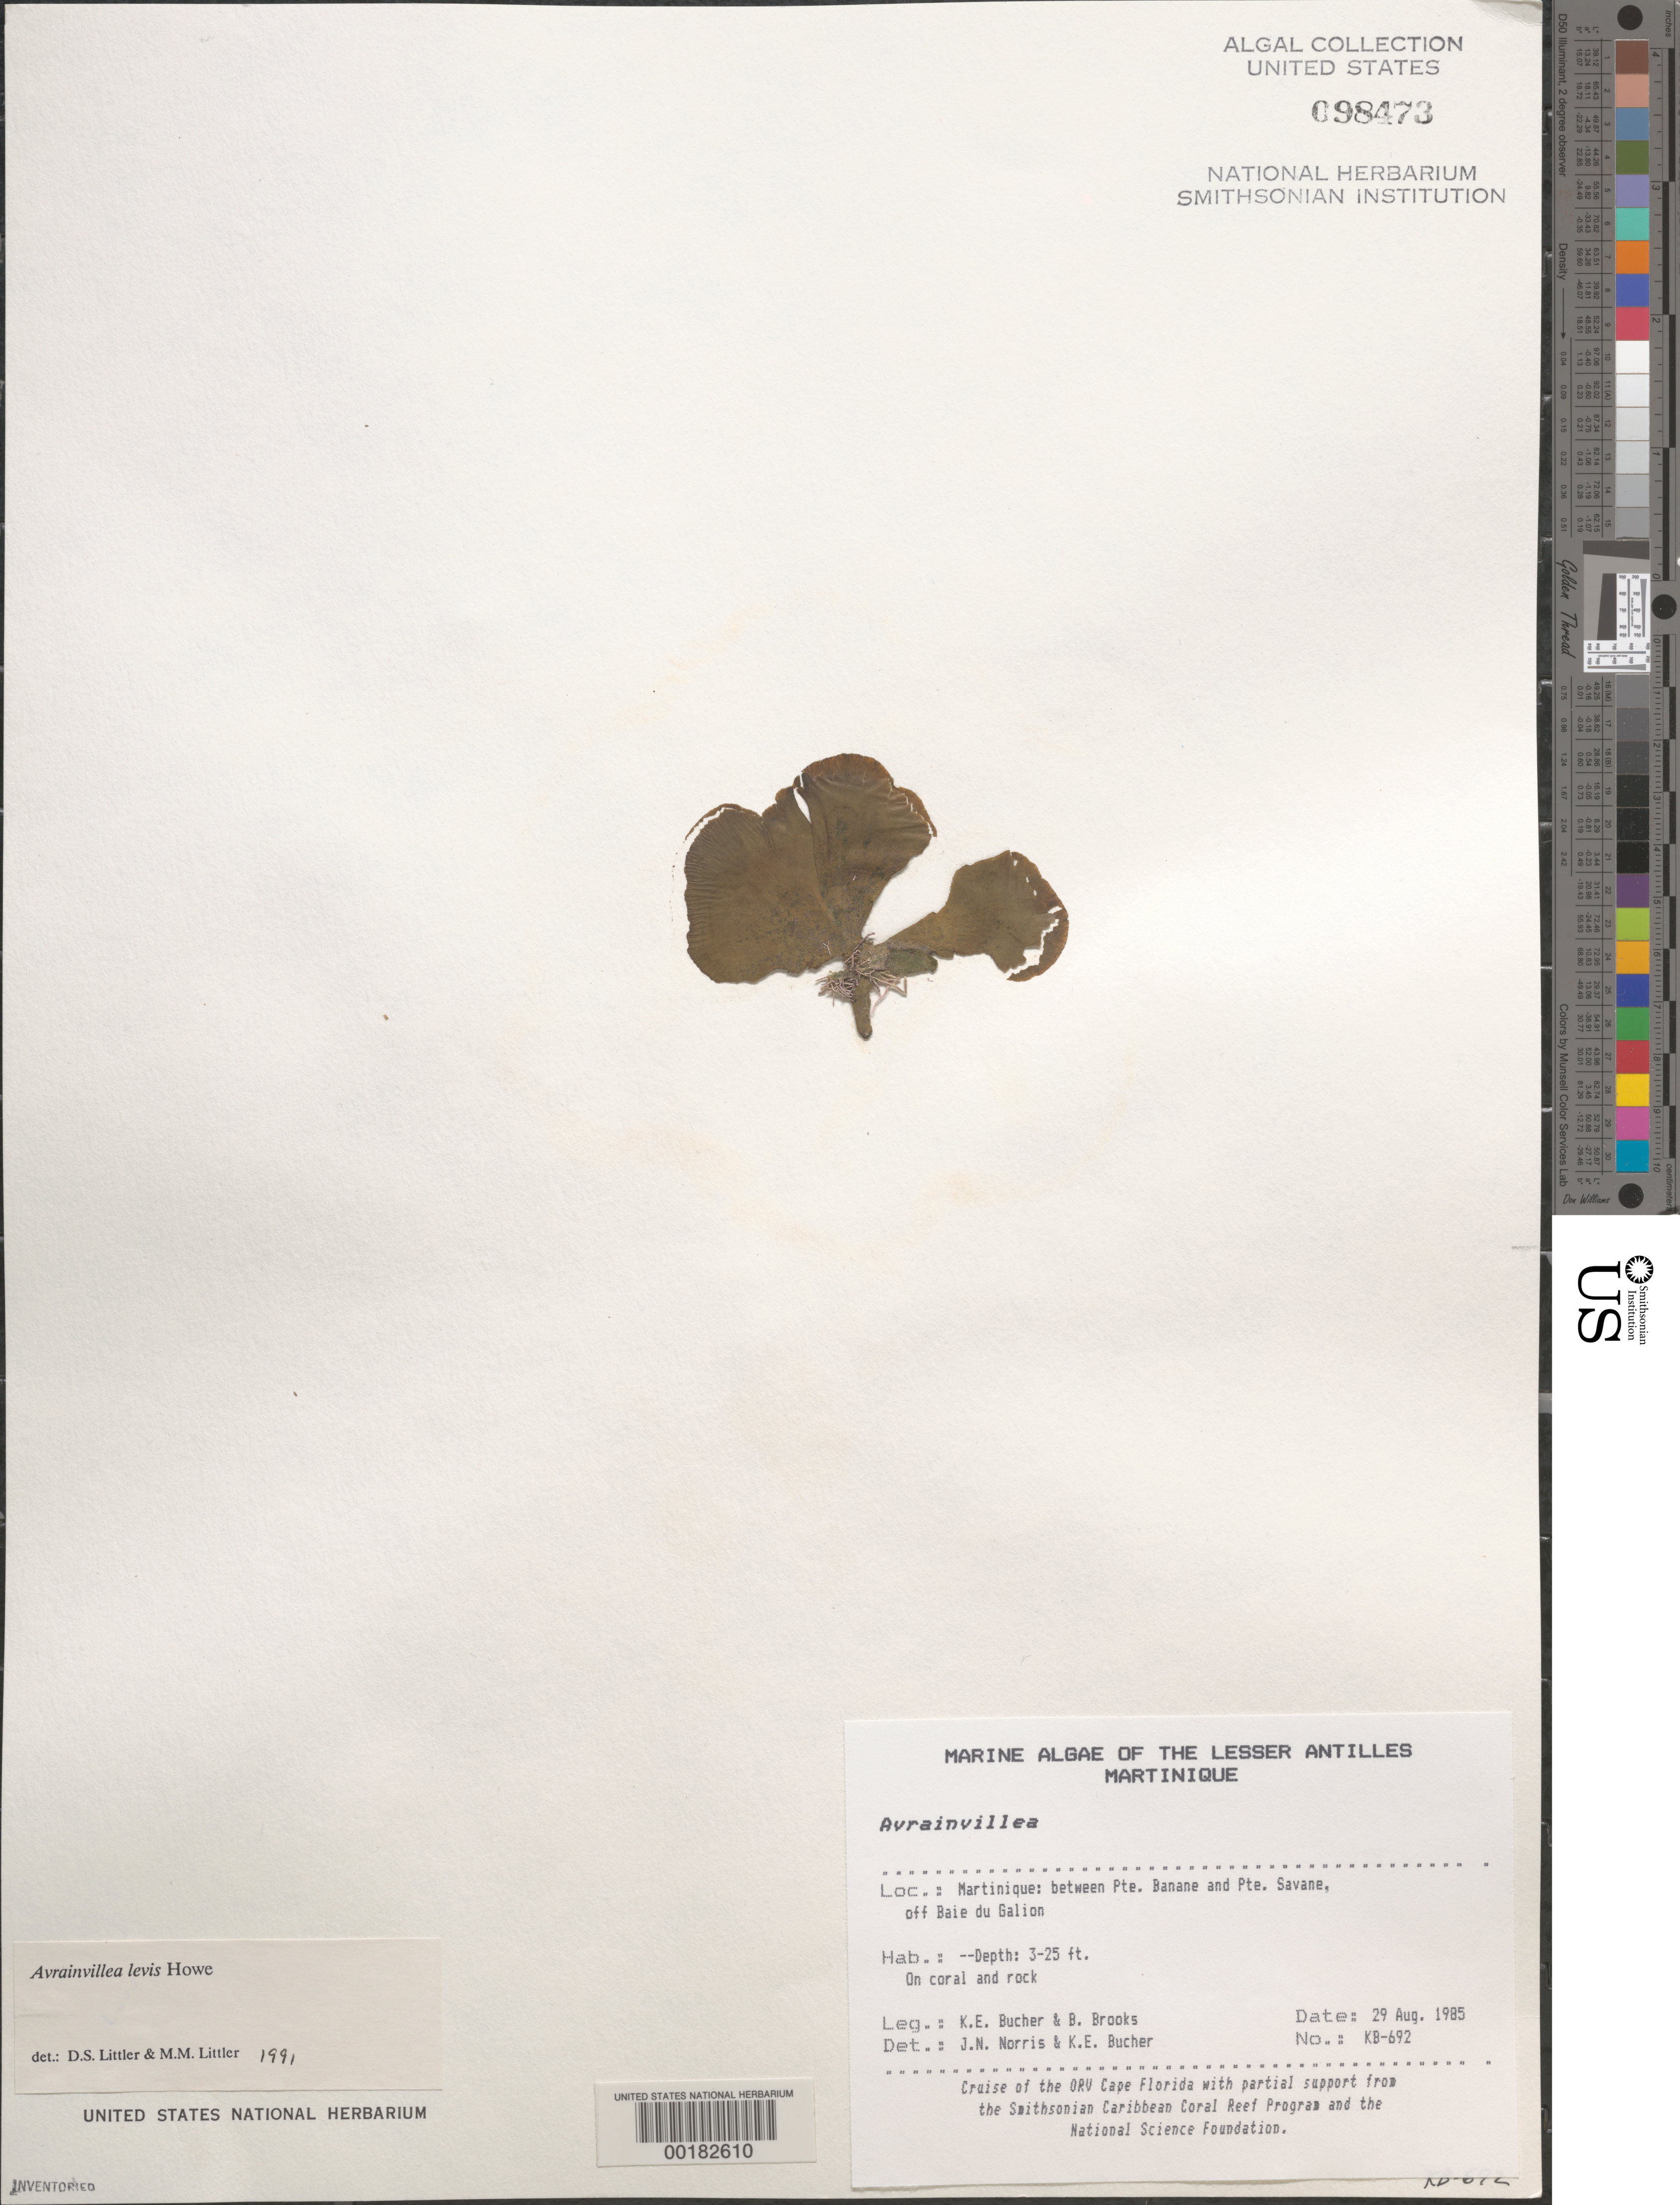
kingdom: Plantae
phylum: Chlorophyta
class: Ulvophyceae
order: Bryopsidales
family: Dichotomosiphonaceae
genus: Avrainvillea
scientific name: Avrainvillea levis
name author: M. Howe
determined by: Littler, D. S.; Littler, M. M.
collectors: K. E. Bucher & B. Brooks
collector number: Kb-692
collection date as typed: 29 Aug 1985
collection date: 1985-08-29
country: Martinique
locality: Between Pointe Banane and Pointe Savane, off Baie du Galion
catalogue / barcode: US 98473